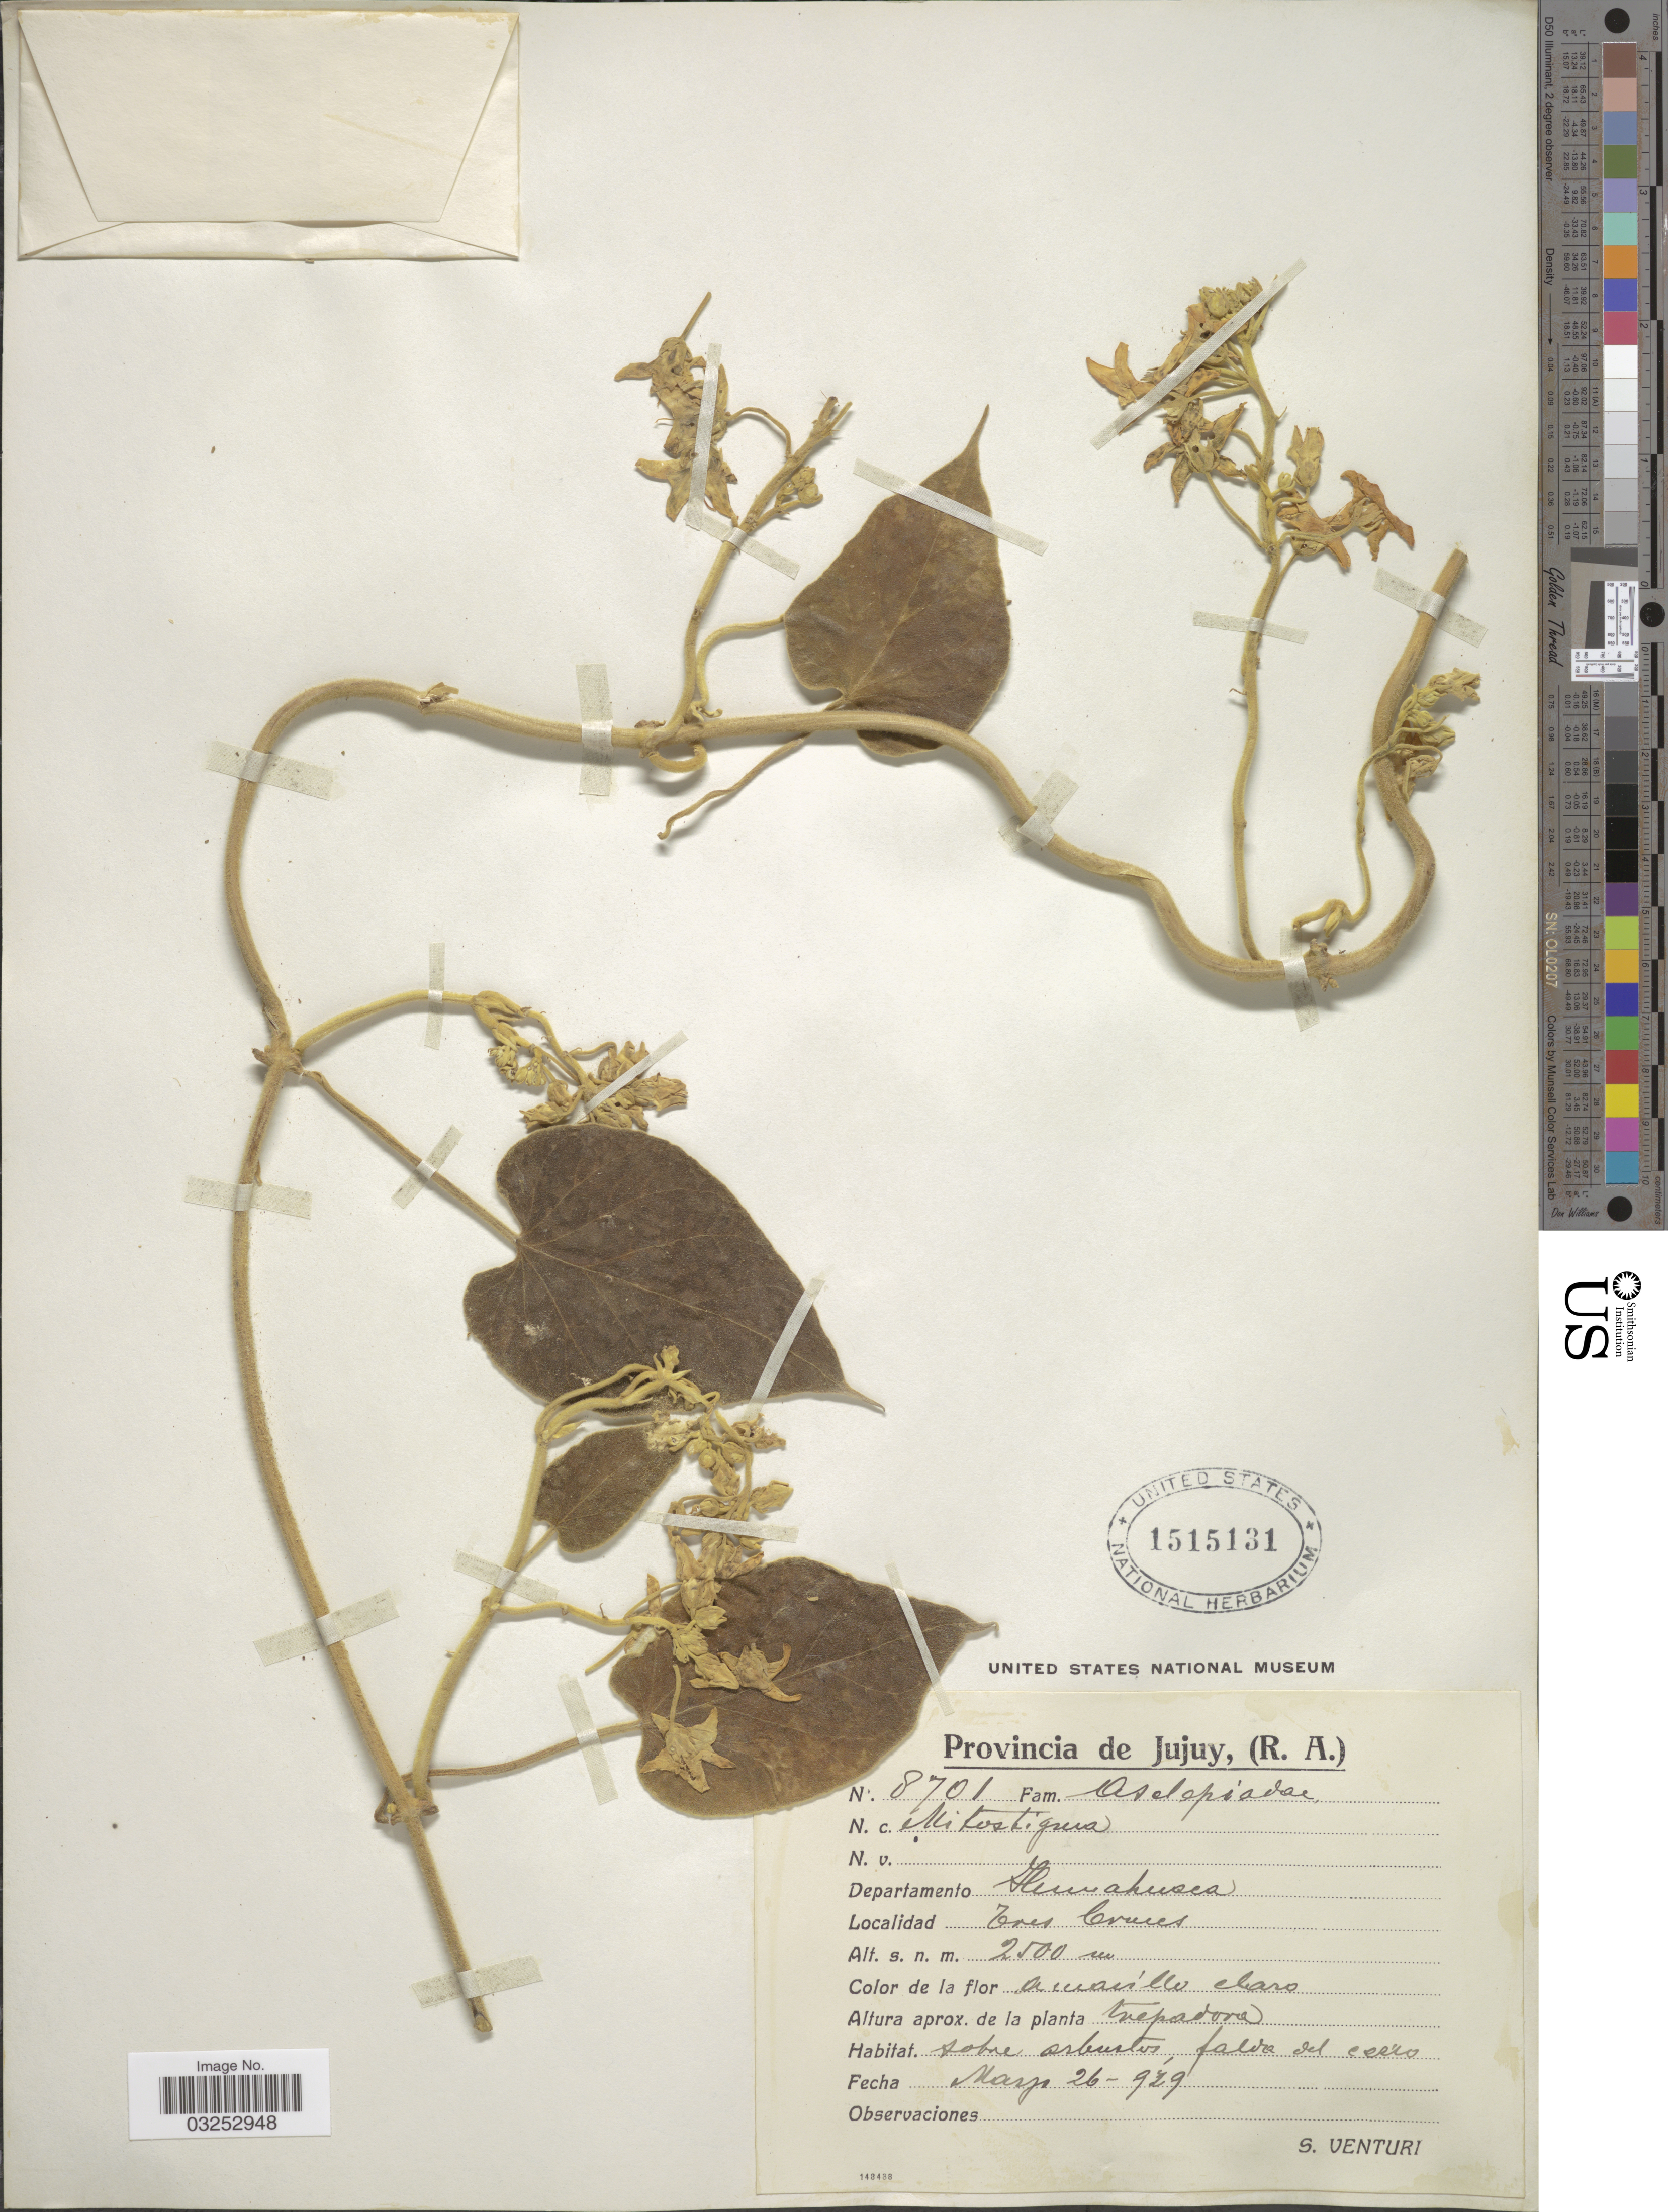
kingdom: Plantae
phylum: Tracheophyta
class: Magnoliopsida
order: Gentianales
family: Apocynaceae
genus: Mitostigma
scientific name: Mitostigma sp.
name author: Trautv.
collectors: S. Venturi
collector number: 8701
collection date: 1929-03-26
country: Argentina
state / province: Jujuy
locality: Provincia de Jujuy, (R.A.) Departamento Humahuaca, Tres Cruces.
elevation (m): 2500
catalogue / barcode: US 1515131